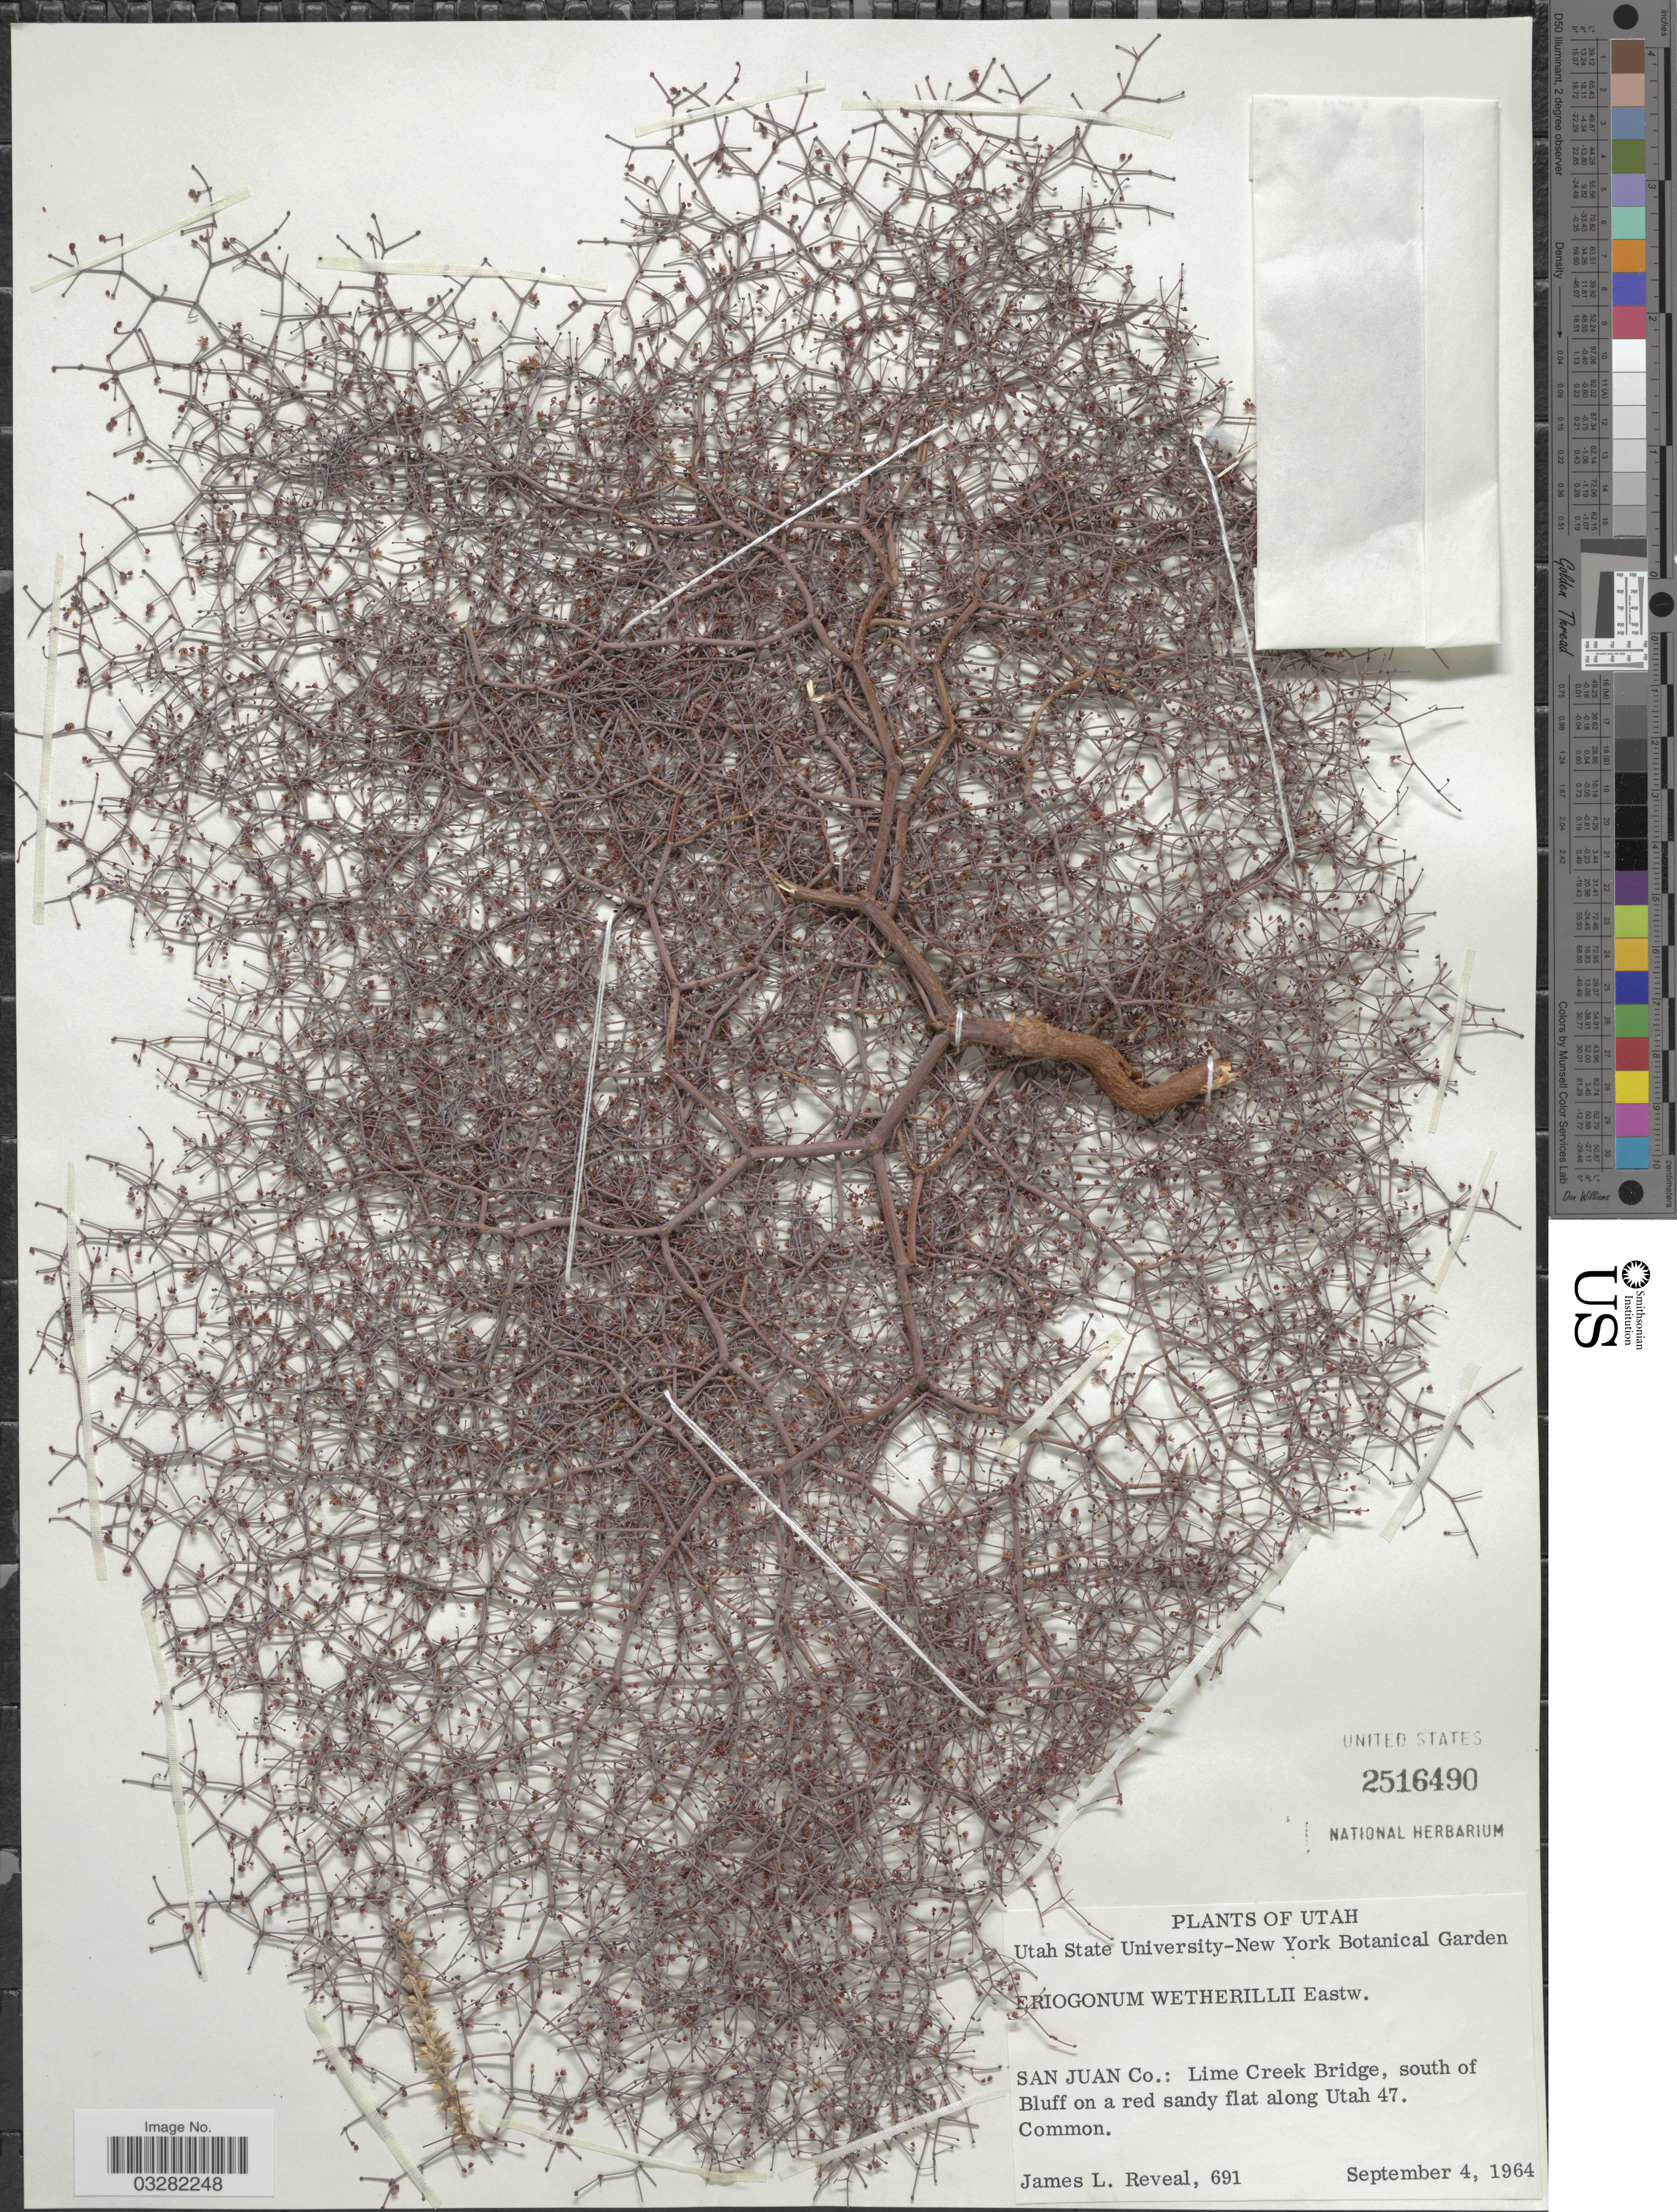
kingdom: Plantae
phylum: Tracheophyta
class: Magnoliopsida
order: Caryophyllales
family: Polygonaceae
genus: Eriogonum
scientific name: Eriogonum wetherillii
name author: Eastw.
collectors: J. L. Reveal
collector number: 691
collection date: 1964-09-04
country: United States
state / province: Utah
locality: San Juan Co.: Lime Creek Bridge, south of Bluff on a red sandy flat along Utah 47.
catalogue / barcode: US 2516490